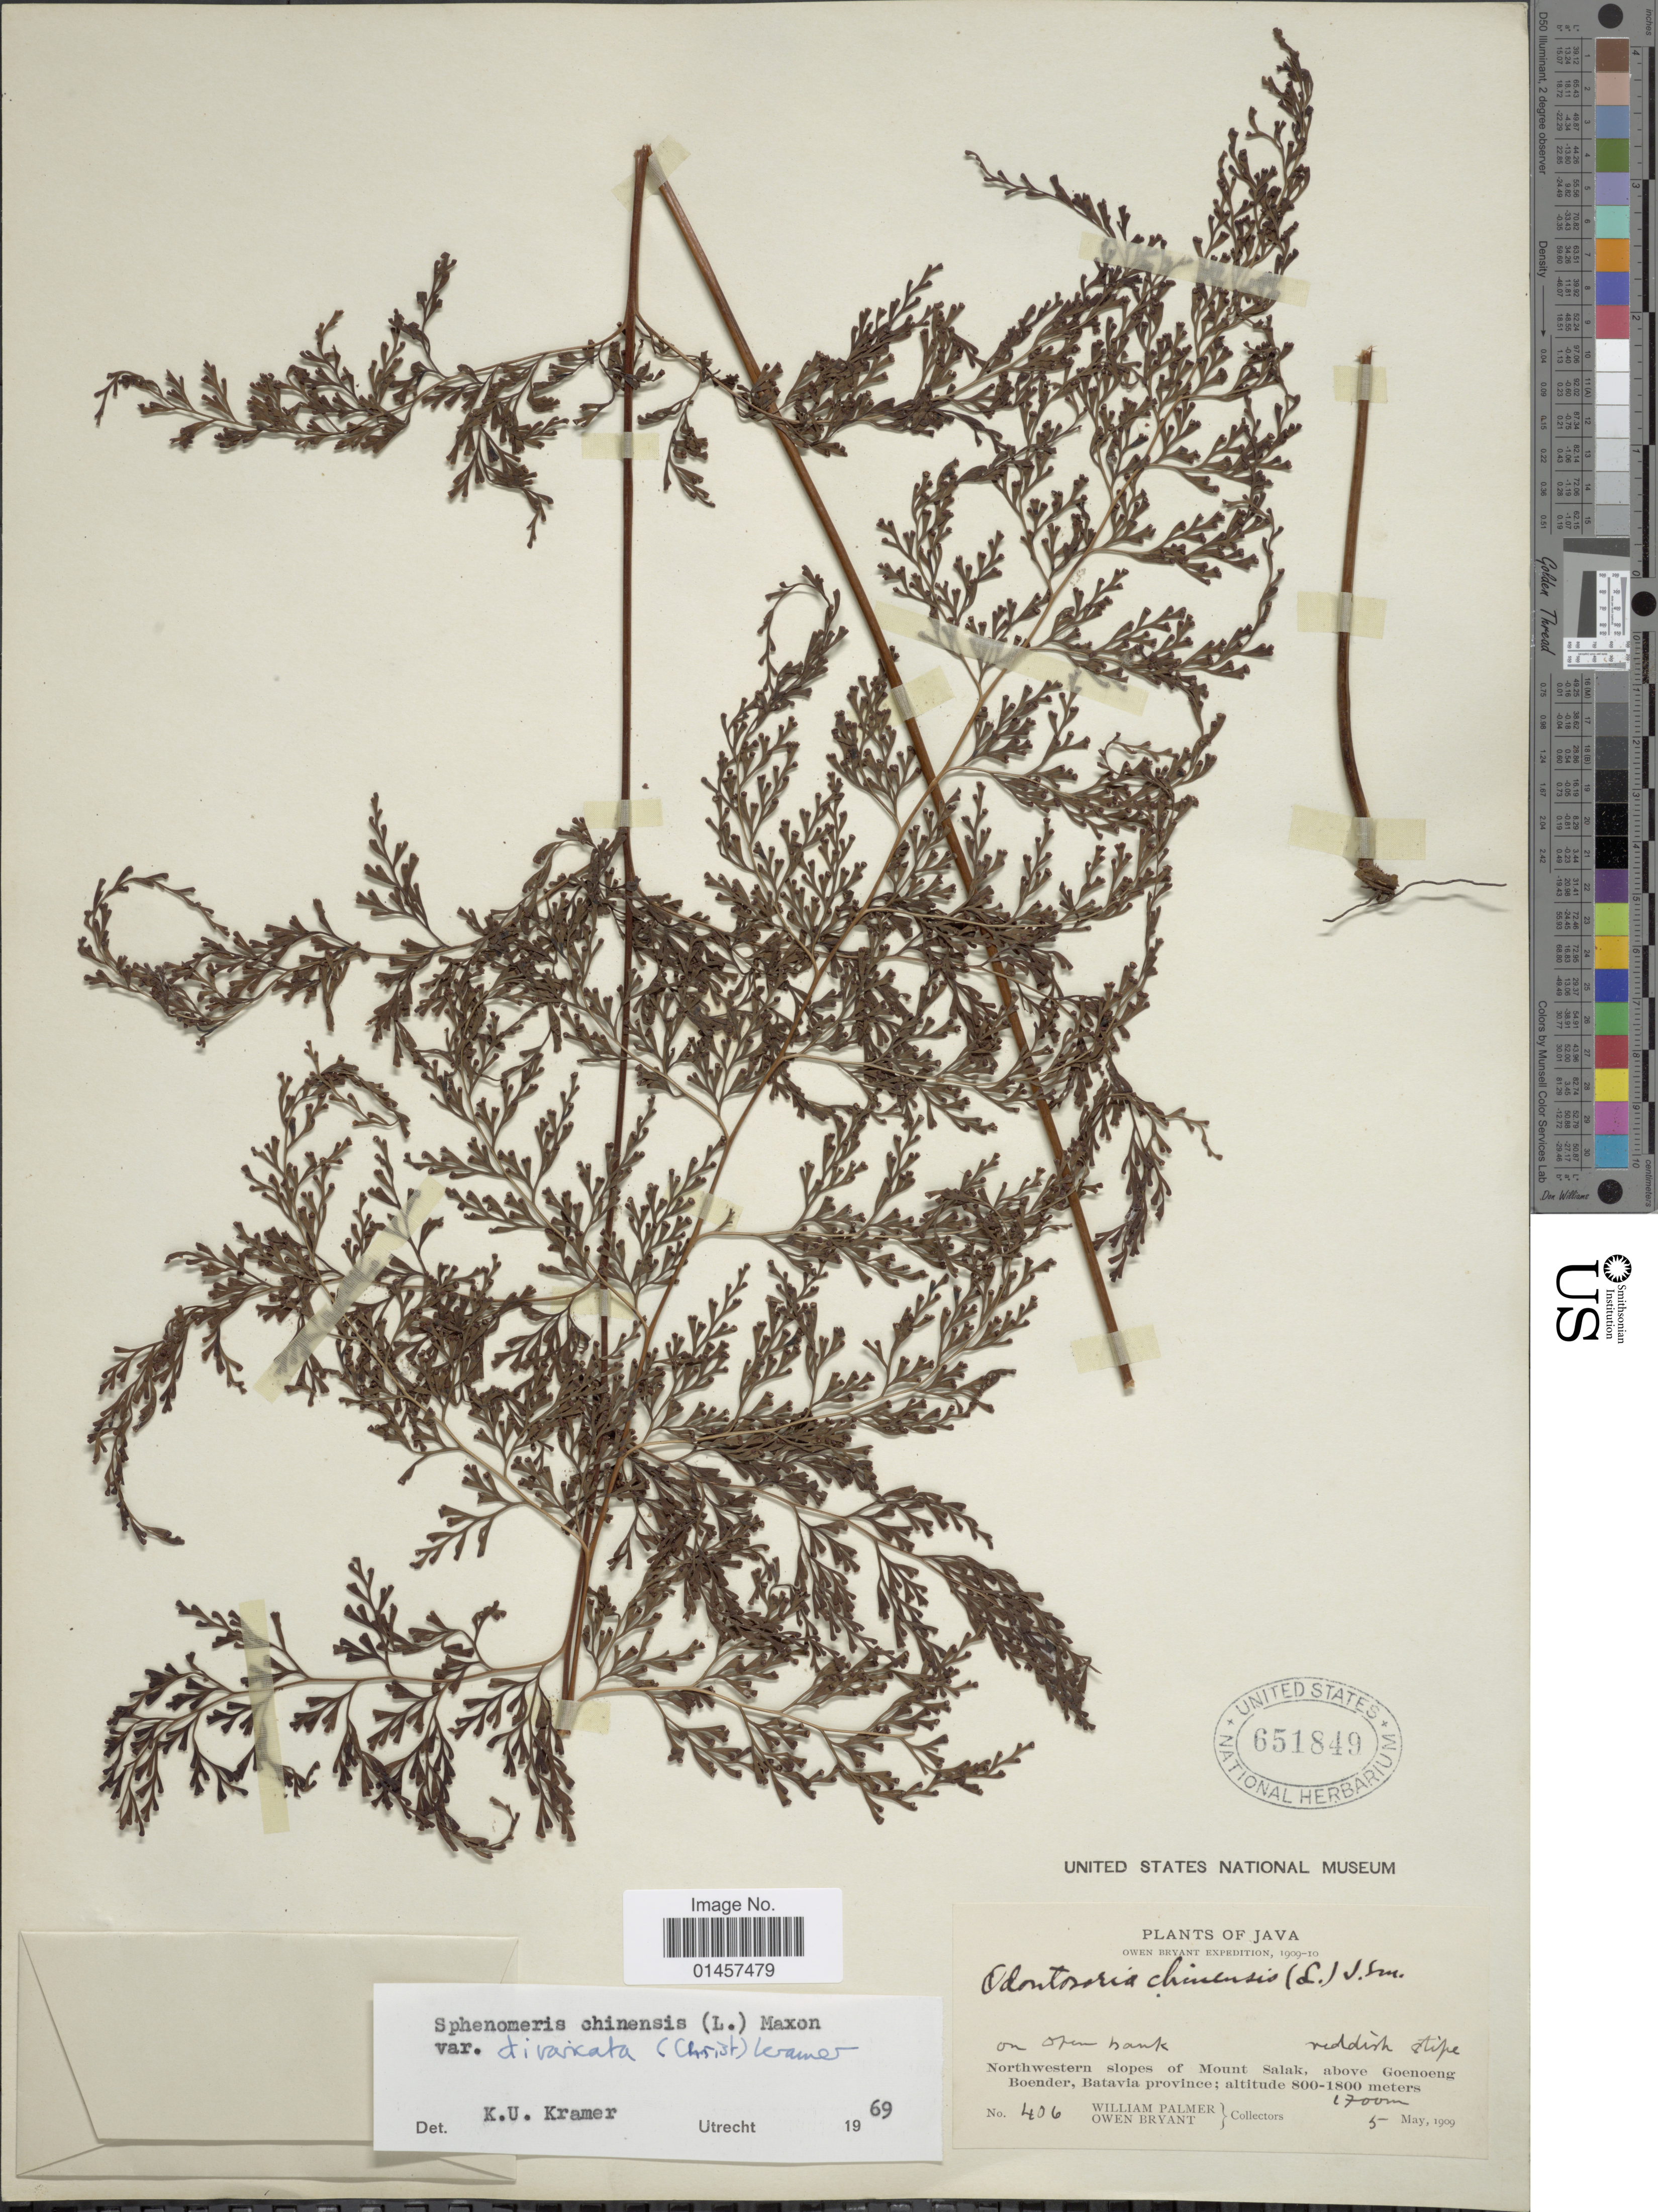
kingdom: Plantae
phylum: Tracheophyta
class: Polypodiopsida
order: Polypodiales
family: Lindsaeaceae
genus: Sphenomeris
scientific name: Sphenomeris chinensis var. divaricata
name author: (Christ) K.U. Kramer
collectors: W. Palmer & O. Bryant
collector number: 406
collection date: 1909-05-05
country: Indonesia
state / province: Java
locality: Java, Northwestern slopes of Mount Salak, above Goenoeng Boender, Batavia province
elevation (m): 1700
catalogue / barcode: US 651849